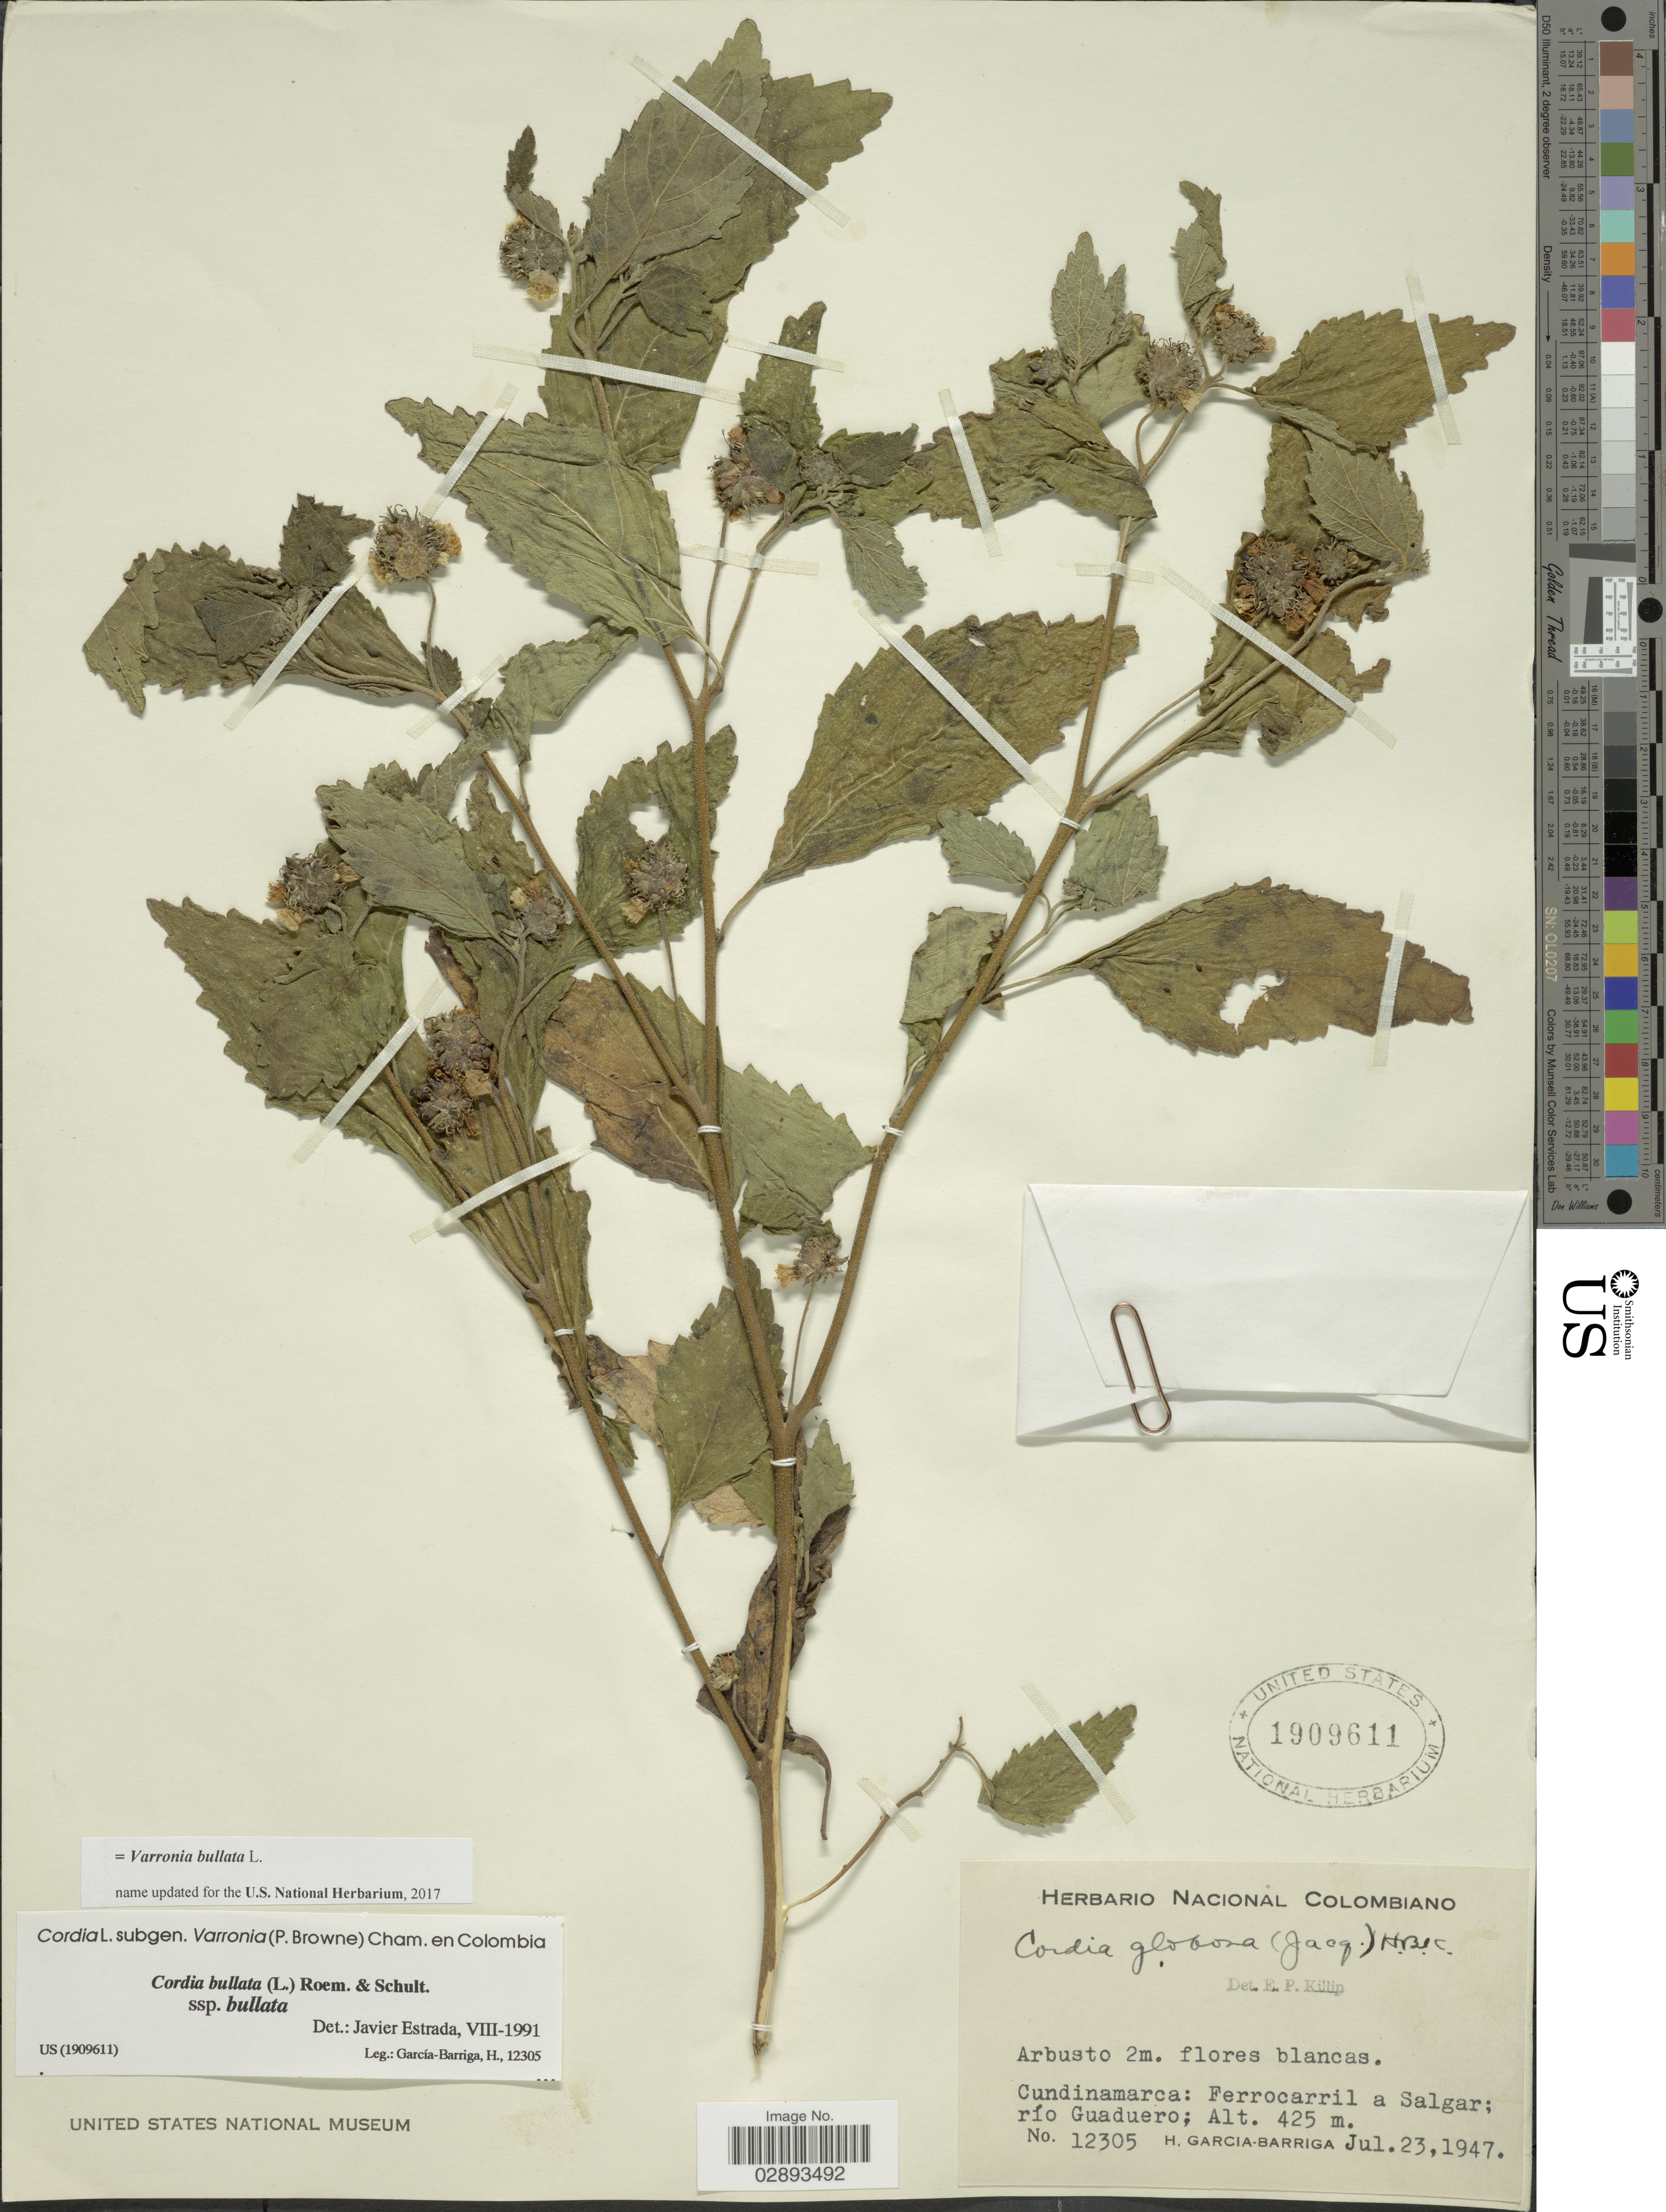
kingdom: Plantae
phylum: Tracheophyta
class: Magnoliopsida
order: Boraginales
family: Cordiaceae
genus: Varronia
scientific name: Varronia bullata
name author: L.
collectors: H. García Barriga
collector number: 12305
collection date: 1947-07-23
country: Colombia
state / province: Cundinamarca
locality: Ferrocarril a Salgar: río Guaduero.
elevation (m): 425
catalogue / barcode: US 1909611